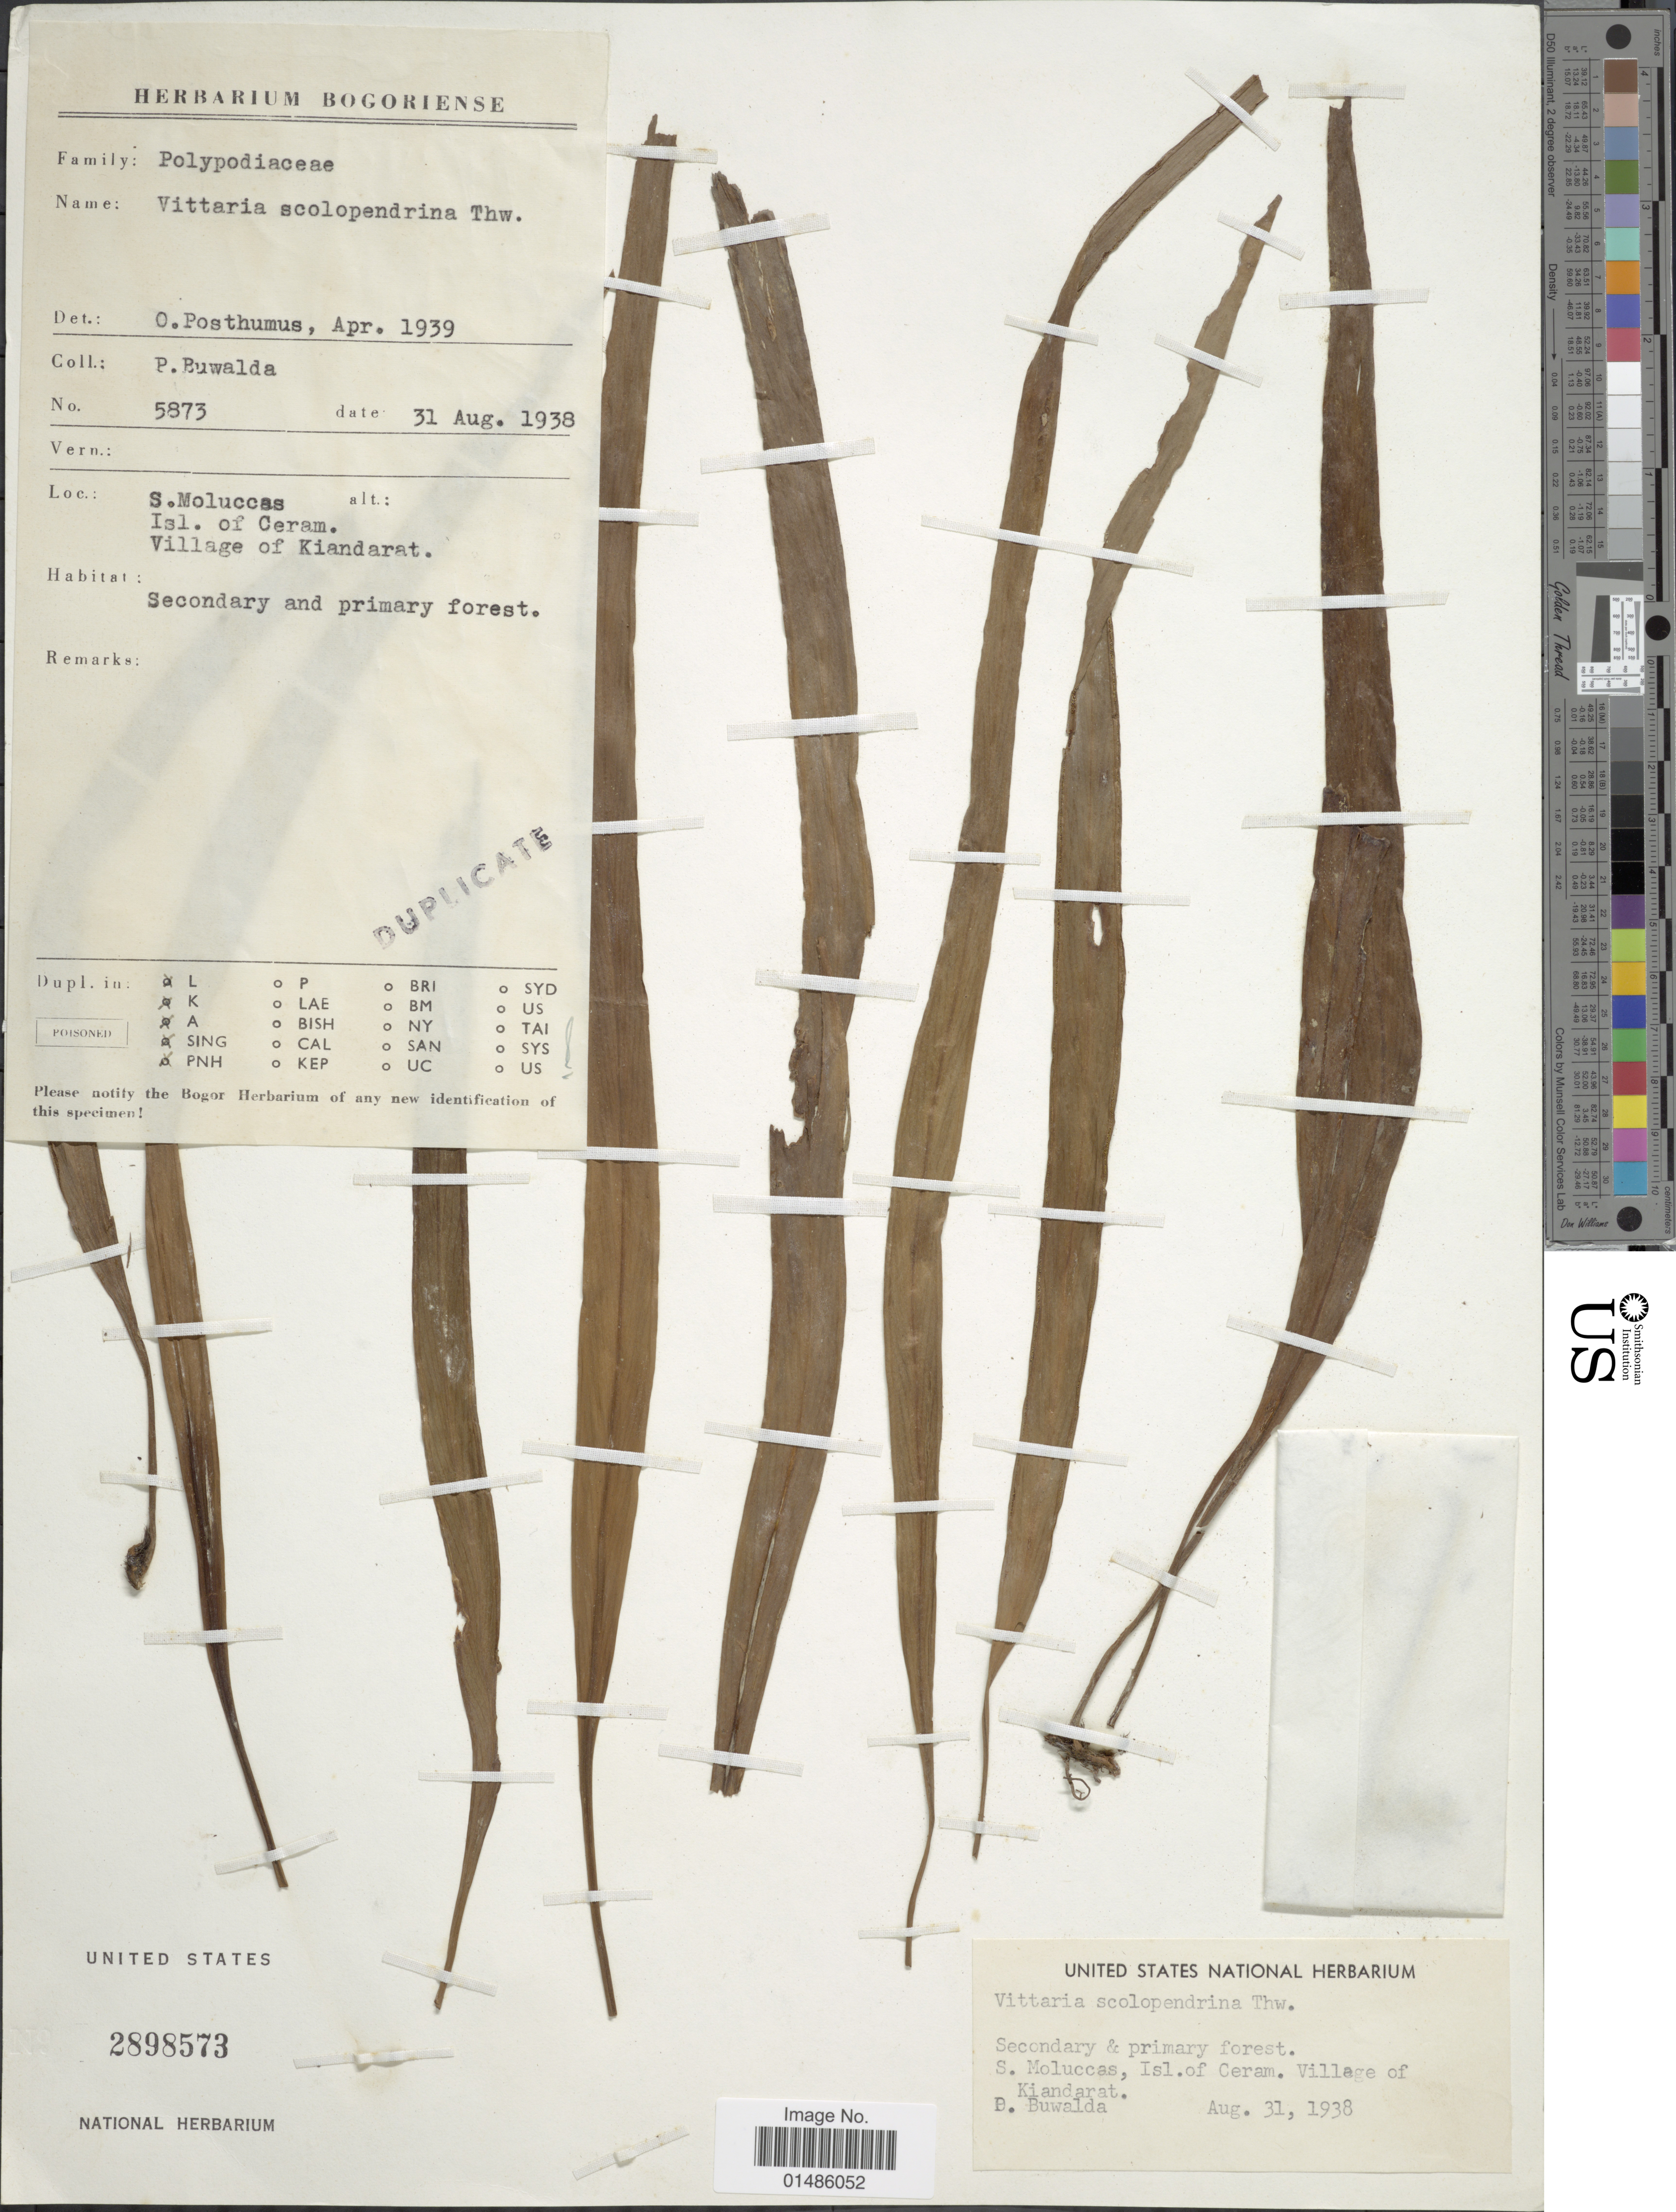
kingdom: Plantae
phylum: Tracheophyta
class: Polypodiopsida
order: Polypodiales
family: Pteridaceae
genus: Haplopteris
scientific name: Haplopteris scolopendrina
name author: (Bory) Presl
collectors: P. Buwalda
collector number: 5873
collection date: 1938-08-31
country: Indonesia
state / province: Maluku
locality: S. Moluccas, Isl. of Ceram, Village of Kiandarat.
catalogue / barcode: US 2898573